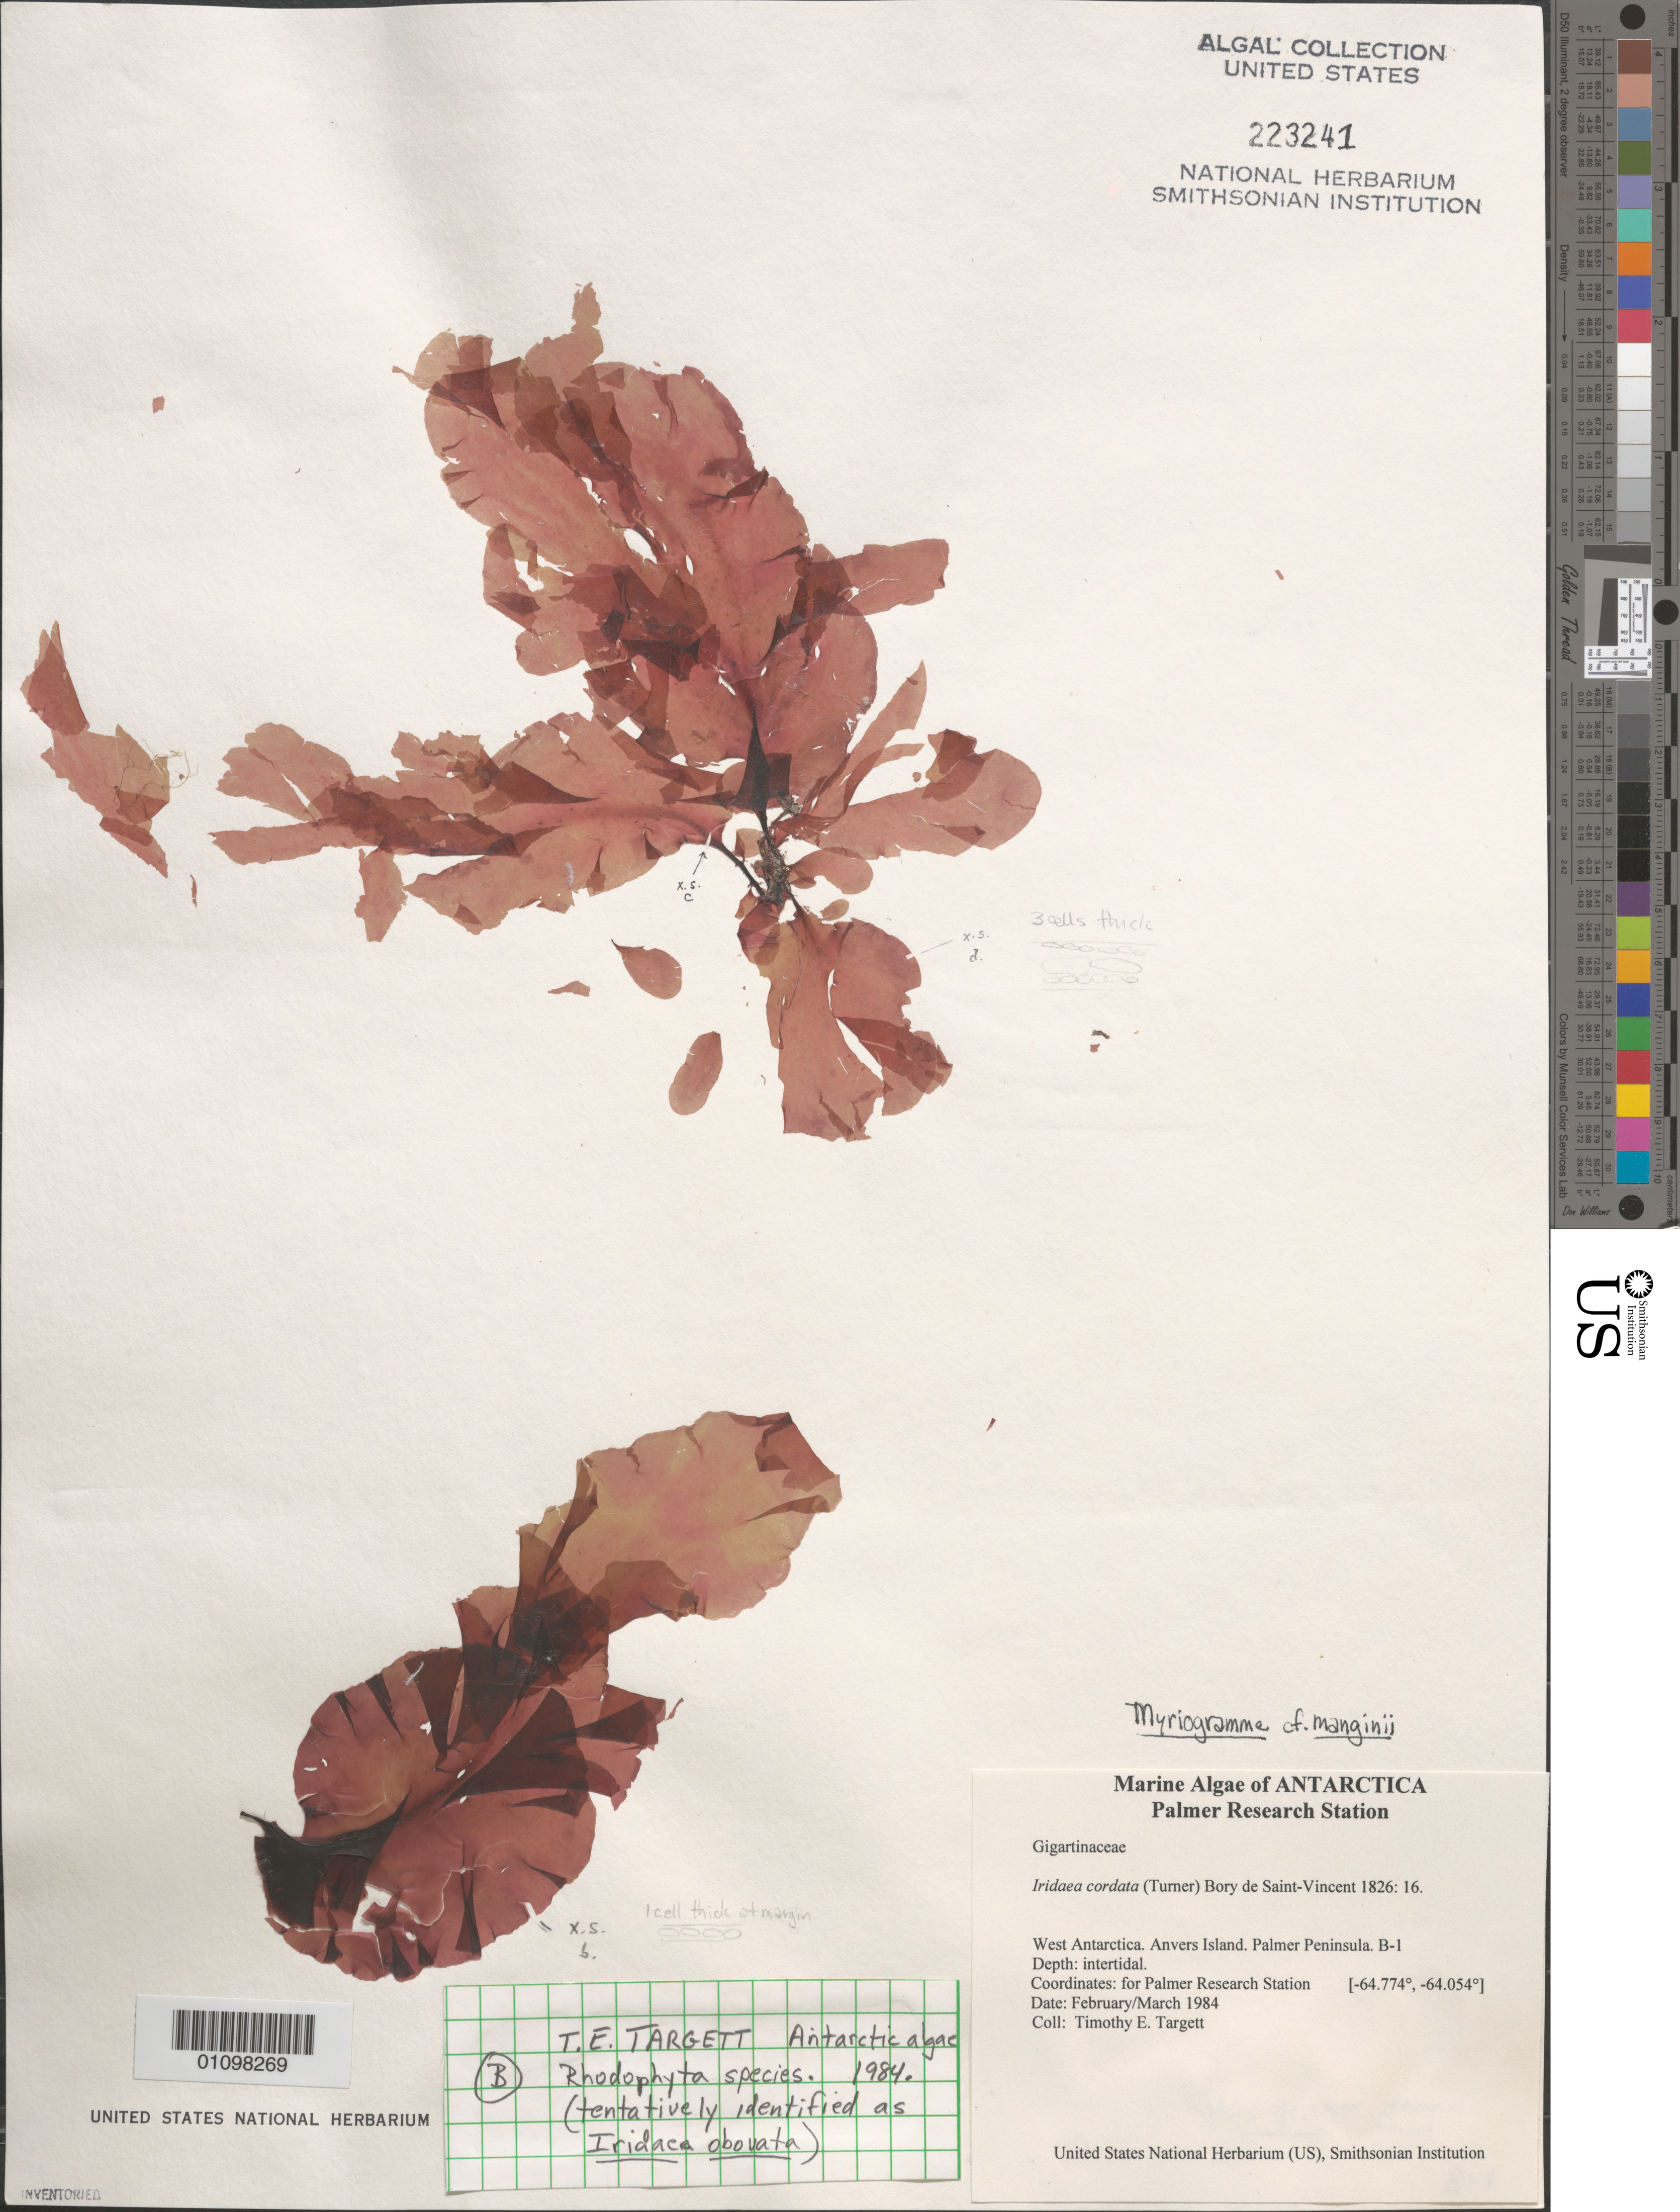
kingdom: Plantae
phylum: Rhodophyta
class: Florideophyceae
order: Ceramiales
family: Delesseriaceae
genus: Myriogramme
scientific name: Myriogramme manginii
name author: (Gain) Skottsb.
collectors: T. Targett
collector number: B-1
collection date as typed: February/March 1984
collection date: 1984-02/1984-03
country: Antarctica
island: Anvers Island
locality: West Antarctica, Palmer Peninsula, Palmer Research Station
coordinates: -64.774, -64.054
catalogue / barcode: US 223241